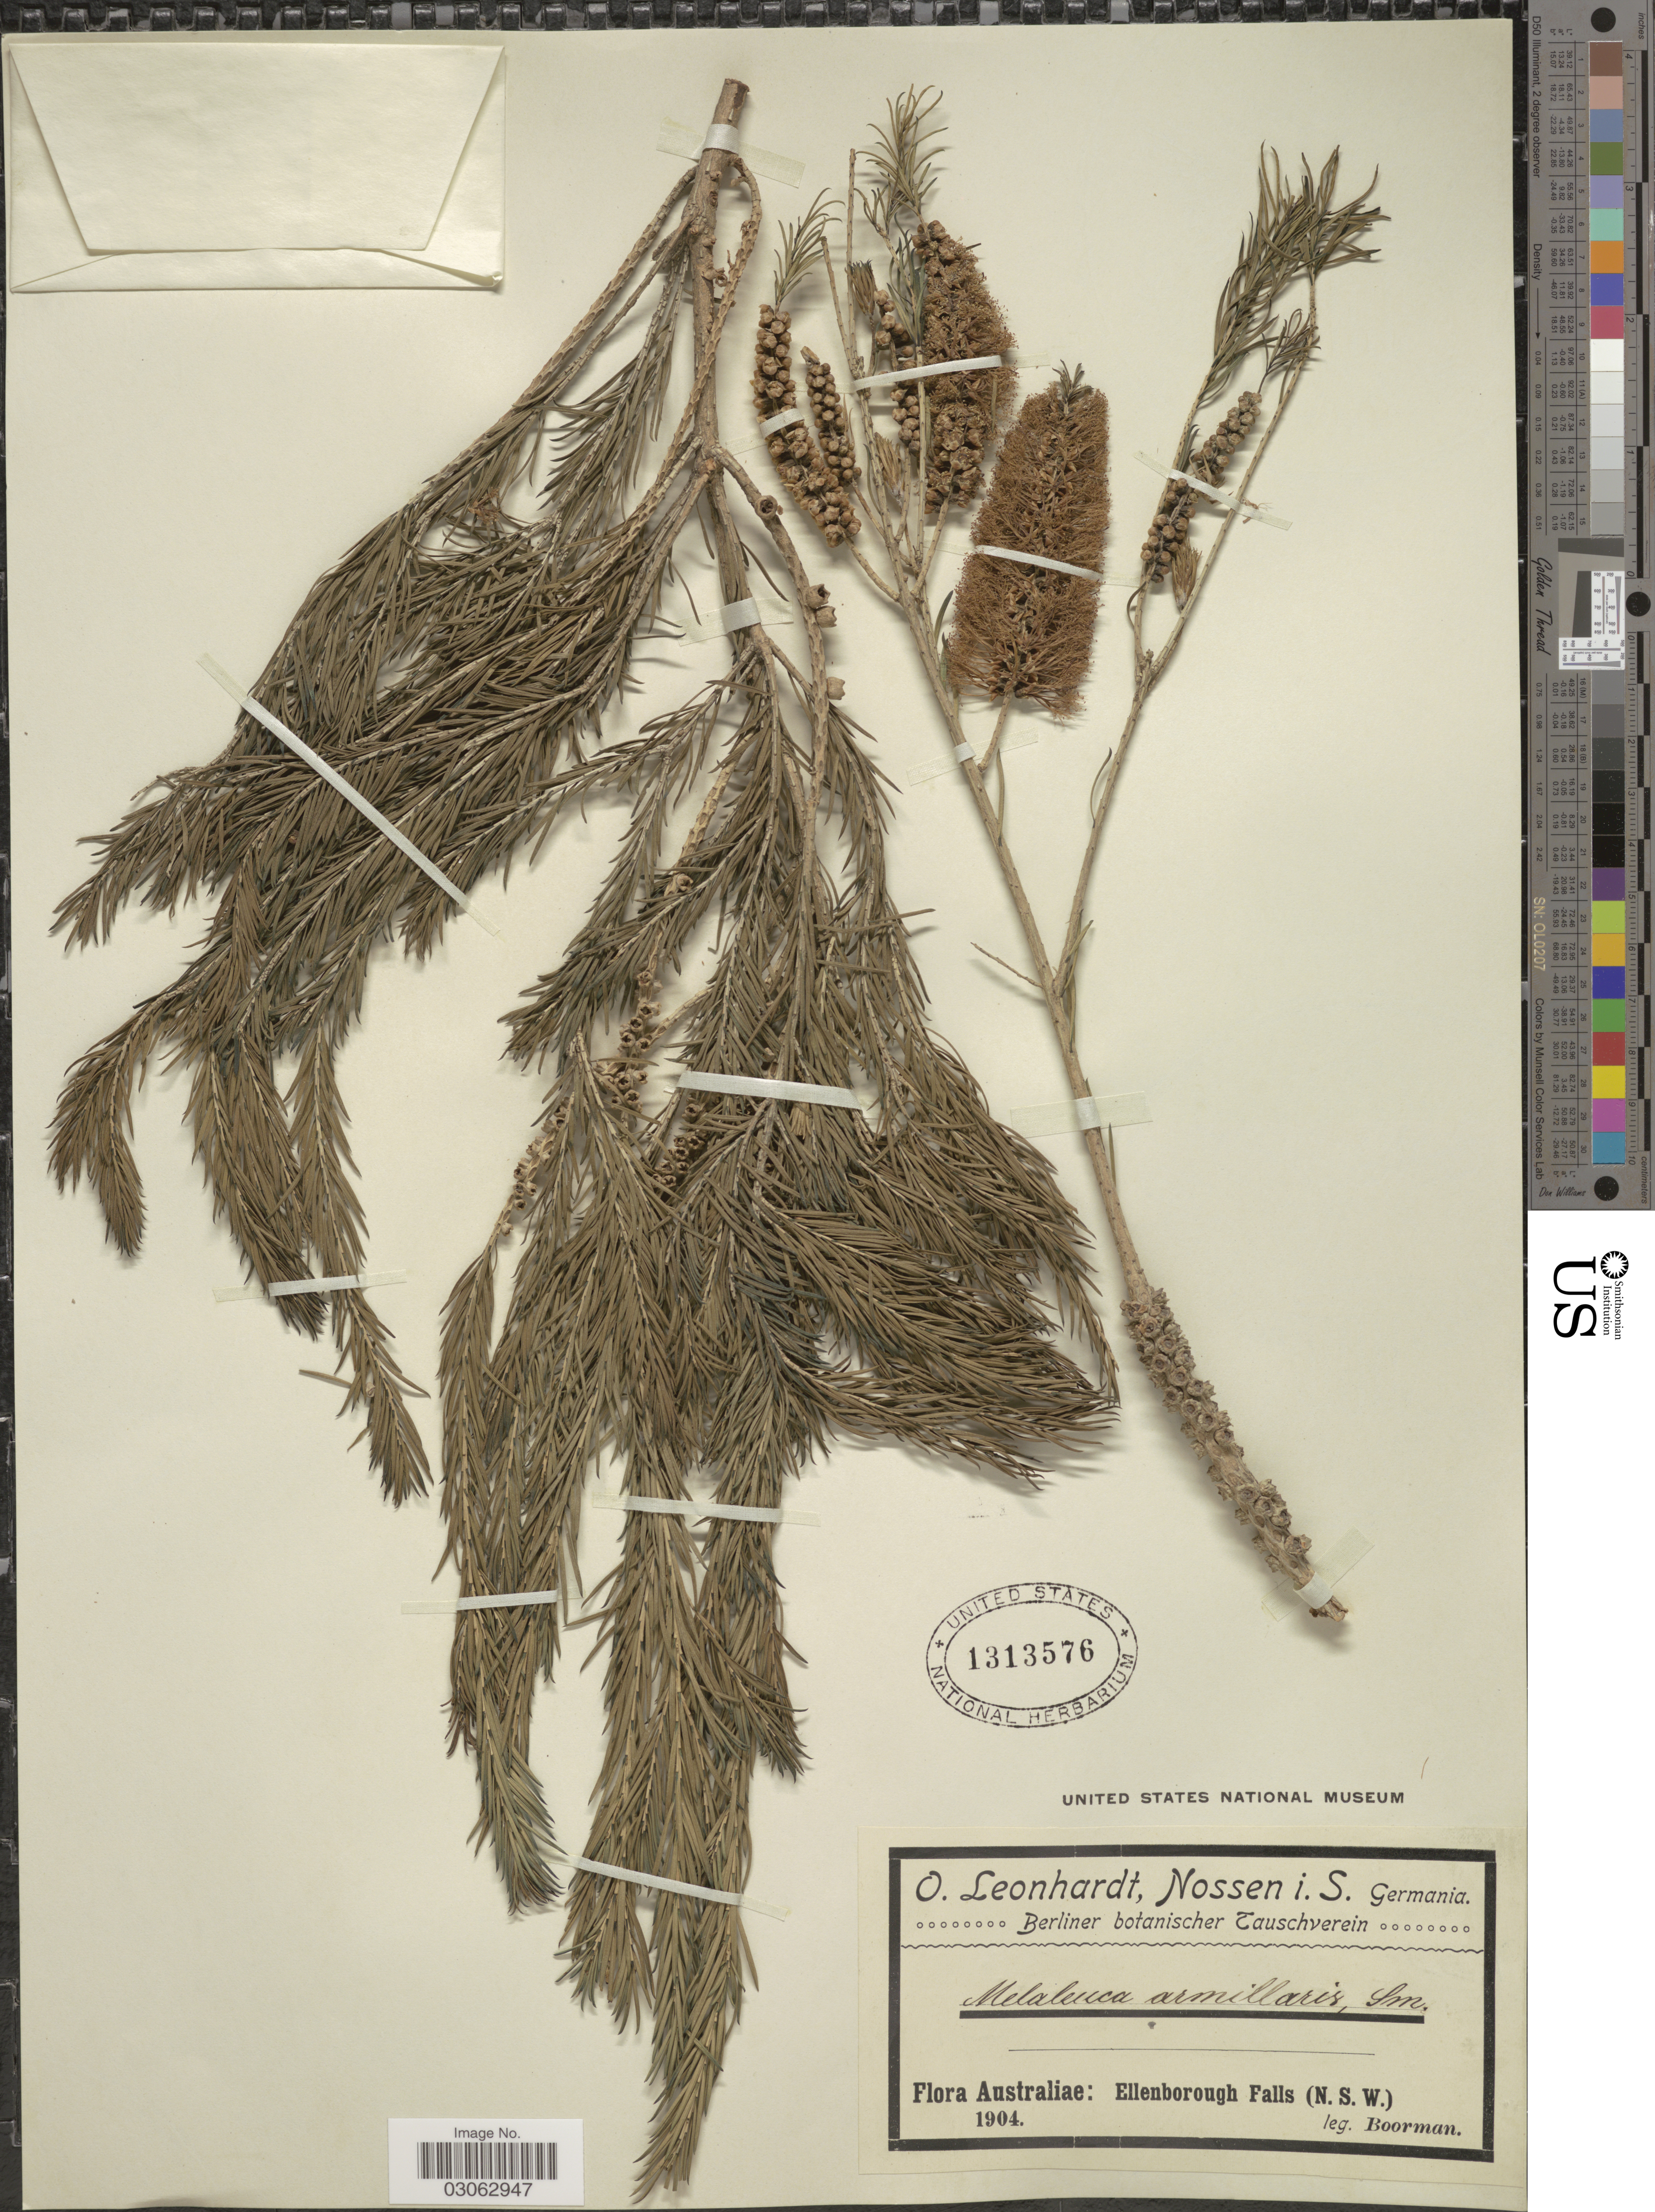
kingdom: Plantae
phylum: Tracheophyta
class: Magnoliopsida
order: Myrtales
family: Myrtaceae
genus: Melaleuca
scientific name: Melaleuca armillaris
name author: (Sol. ex Gaertn.) Sm.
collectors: -. Boorman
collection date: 1904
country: Australia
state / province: New South Wales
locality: Ellenborough Falls.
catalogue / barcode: US 1313576